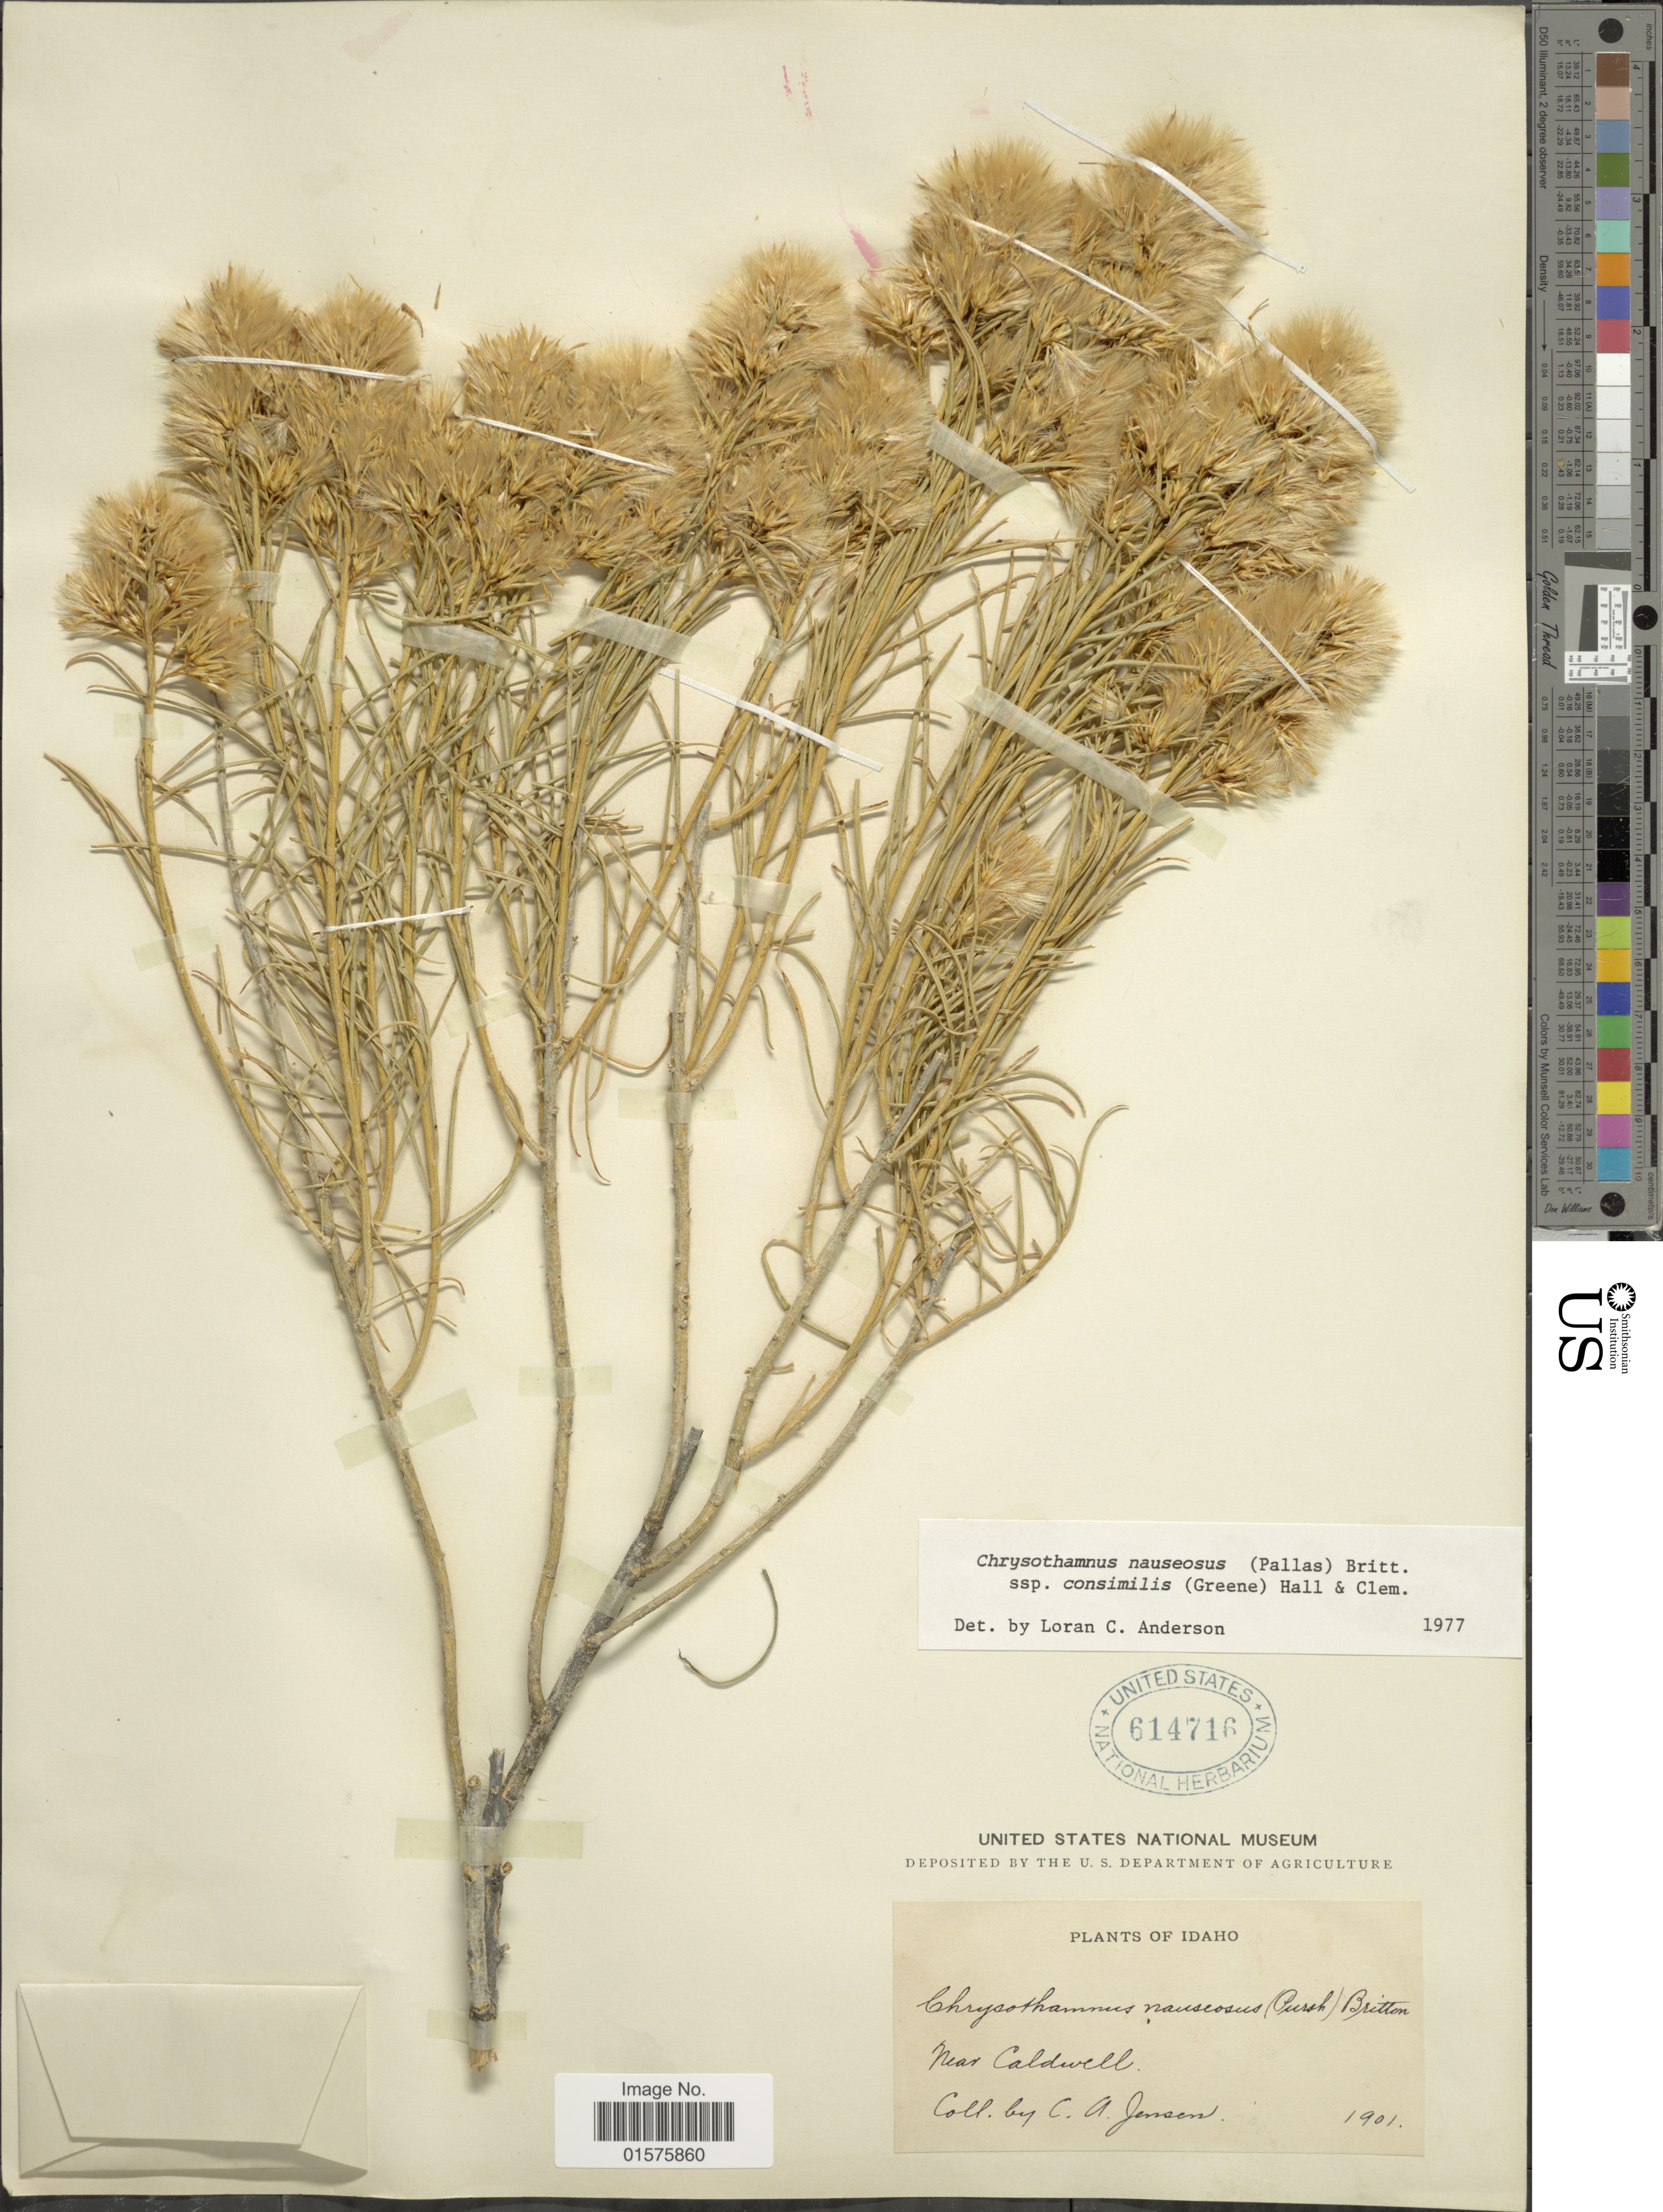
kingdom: Plantae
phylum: Tracheophyta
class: Magnoliopsida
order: Asterales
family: Asteraceae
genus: Ericameria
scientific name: Ericameria nauseosa var. oreophila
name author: (A. Nelson) G.L. Nesom & G.I. Baird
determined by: Urbatsch, Lowell E., Curator (LSU), Louisiana State University (UNITED STATES)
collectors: C. Jensen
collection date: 1901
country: United States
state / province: Idaho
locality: Near Caldwell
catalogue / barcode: US 614716